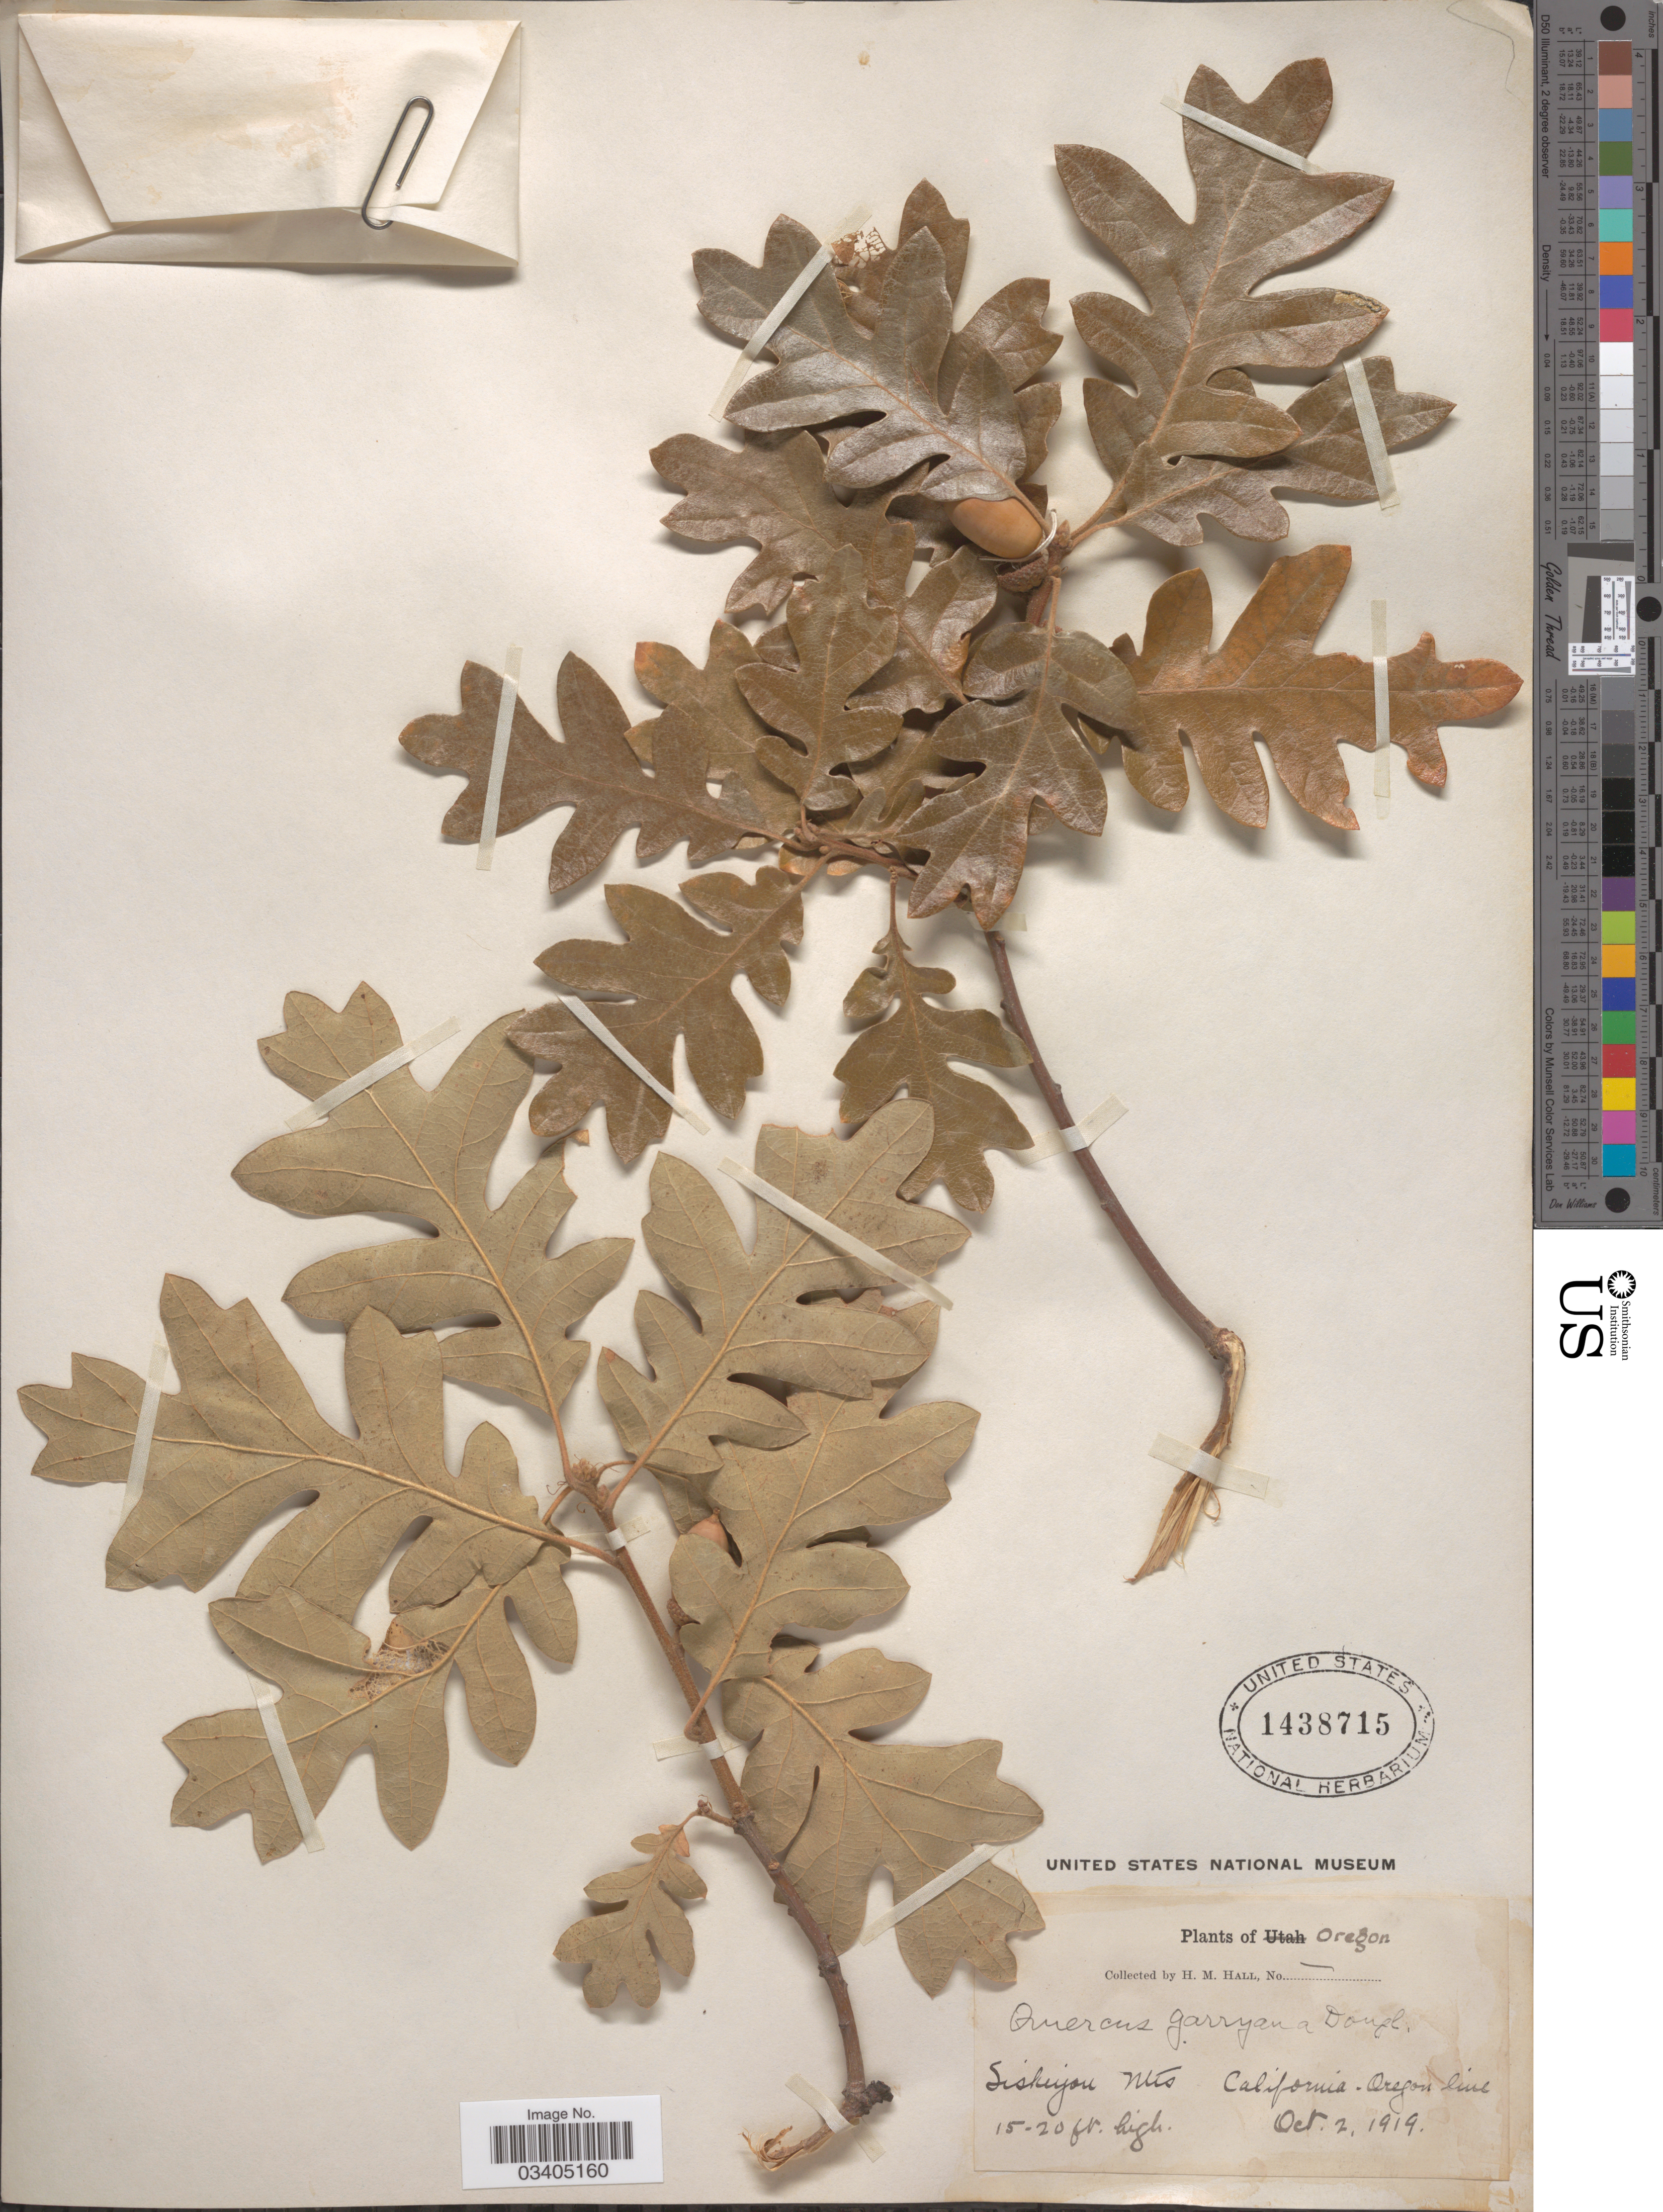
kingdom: Plantae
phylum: Tracheophyta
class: Magnoliopsida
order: Fagales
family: Fagaceae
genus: Quercus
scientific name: Quercus garryana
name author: Douglas ex Hook.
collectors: H. M. Hall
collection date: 1919-10-02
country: United States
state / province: Oregon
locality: Siskiyou Mts. California-Oregon line.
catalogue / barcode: US 1438715